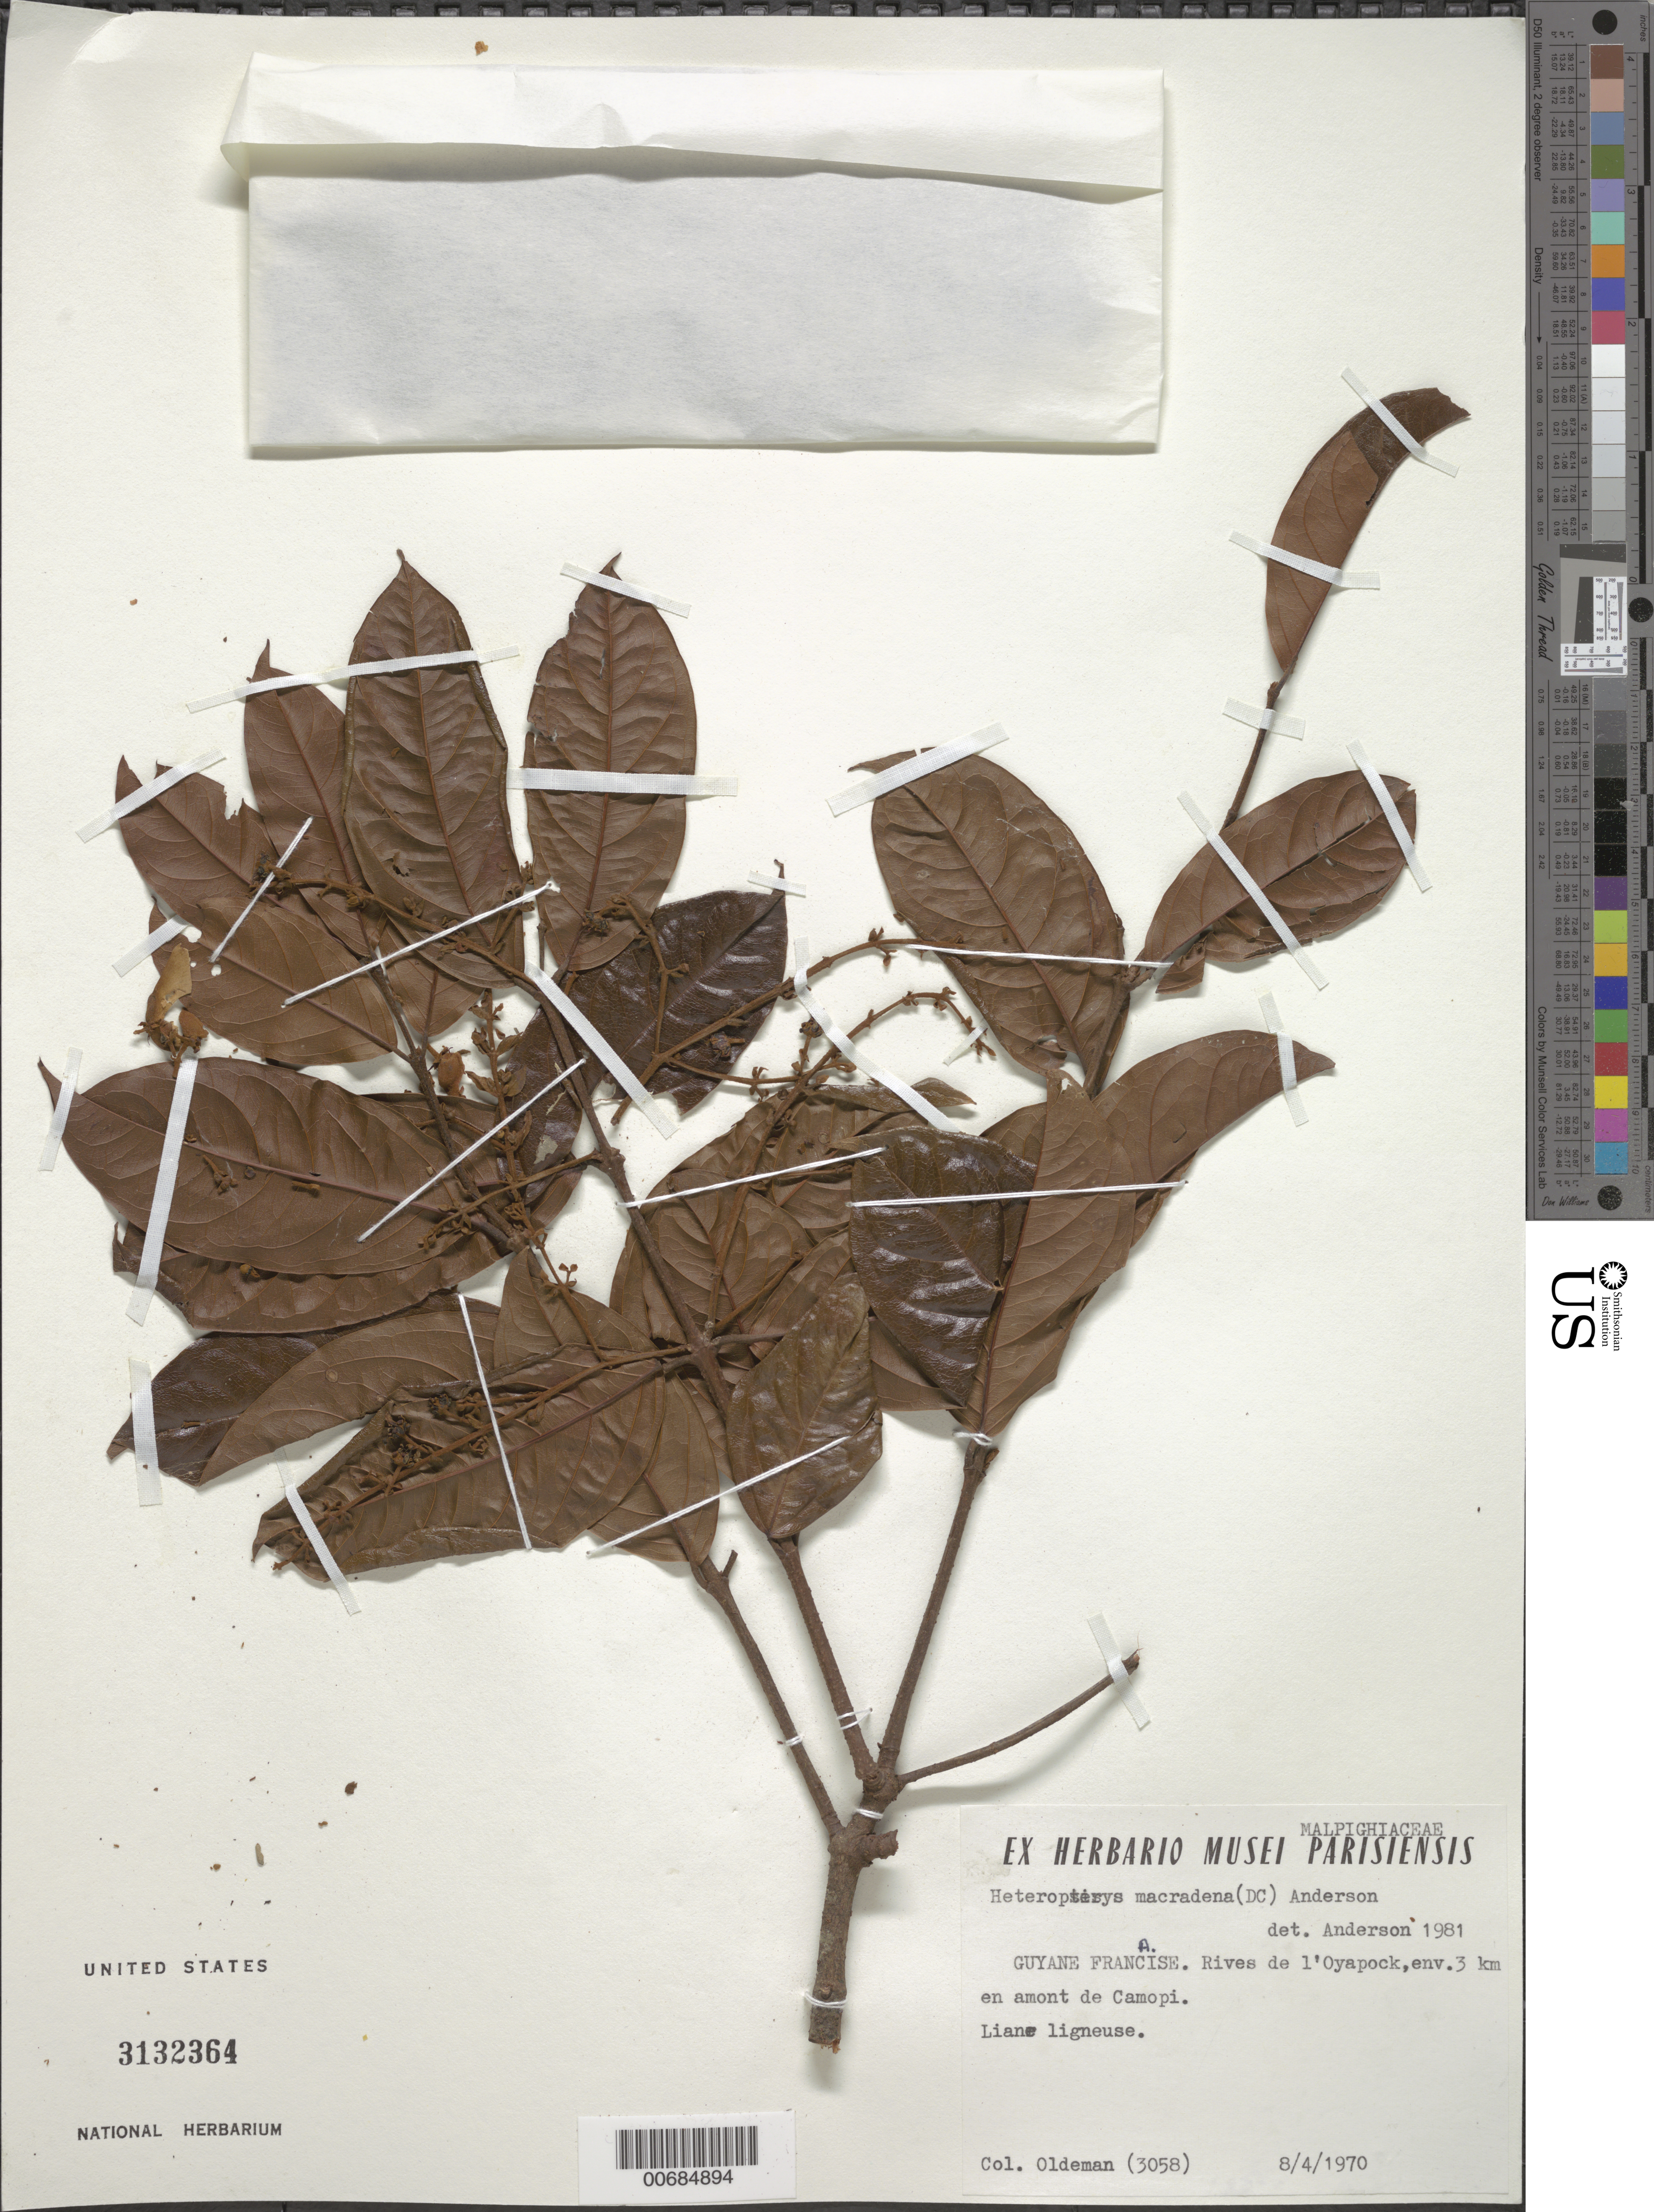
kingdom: Plantae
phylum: Tracheophyta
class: Magnoliopsida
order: Malpighiales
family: Malpighiaceae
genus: Heteropterys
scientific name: Heteropterys macradena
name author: (DC.) W.R. Anderson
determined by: Anderson, W. R., (MICH), University of Michigan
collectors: R. Oldeman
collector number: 3058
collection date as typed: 8-Apr-70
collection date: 1970-04-08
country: French Guiana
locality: Rives de l'Oyapock, environs 3 km en amont de Camopi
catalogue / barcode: US 3132364